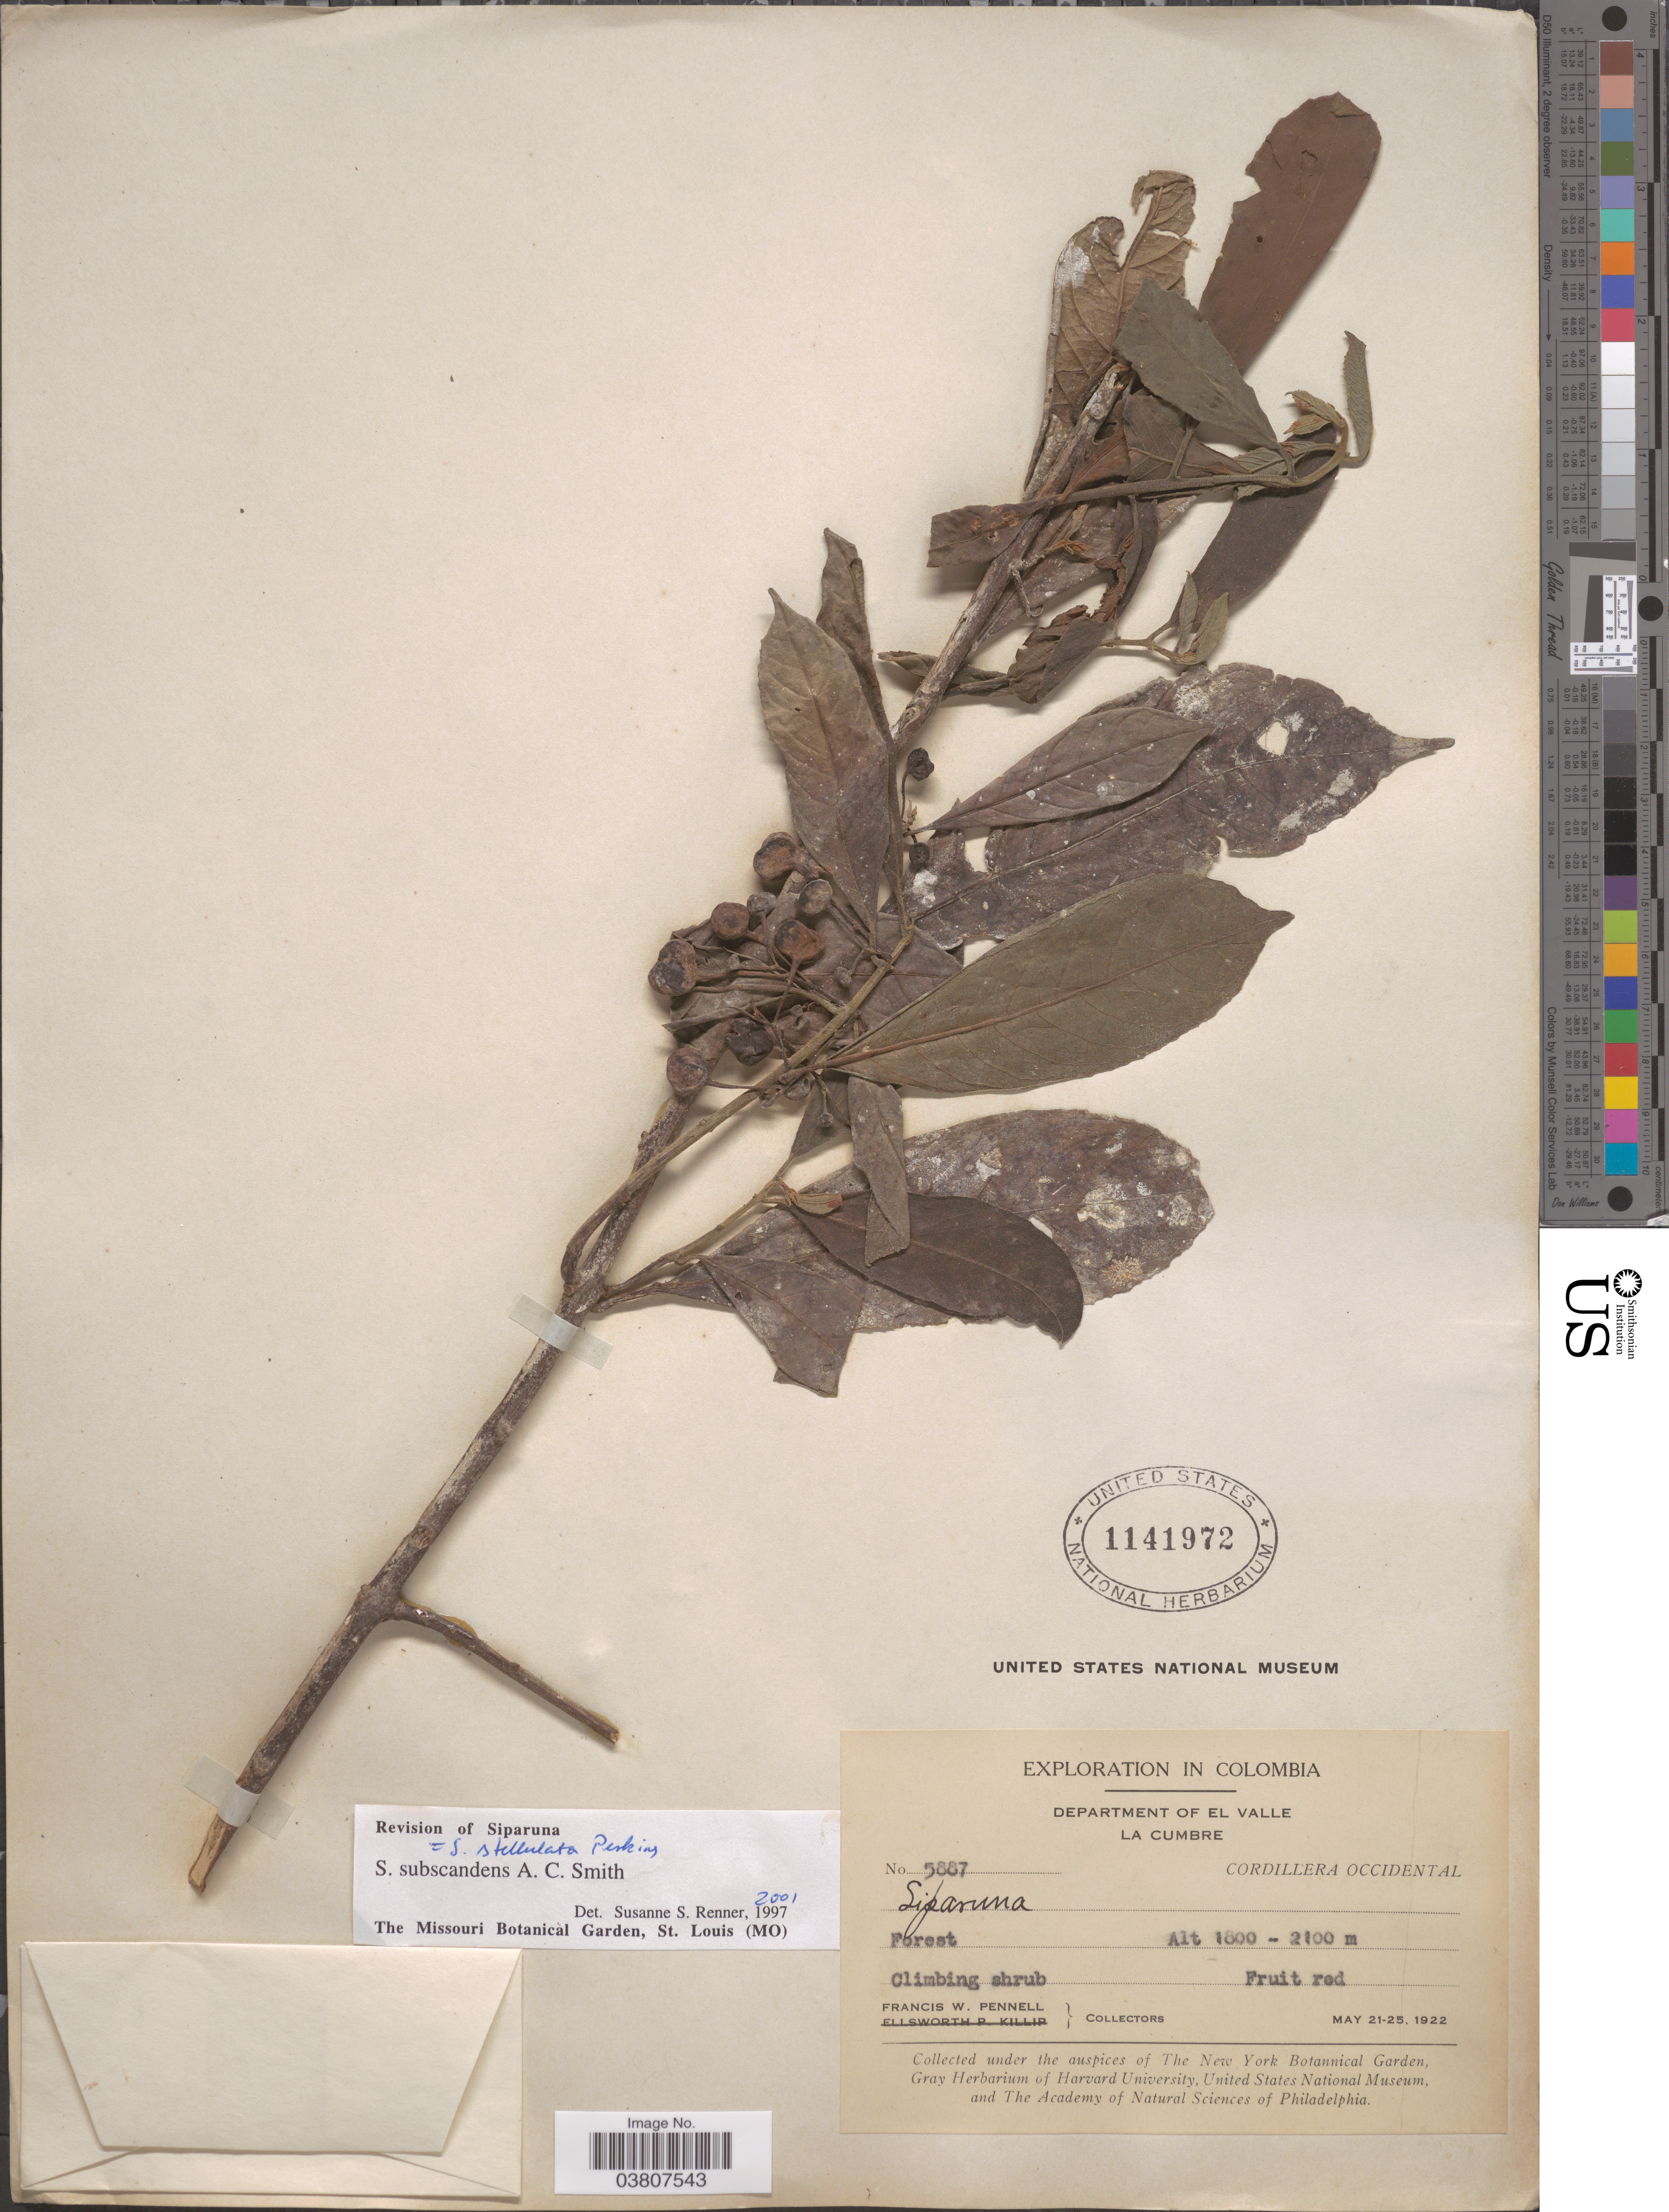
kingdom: Plantae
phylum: Tracheophyta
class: Magnoliopsida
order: Laurales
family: Siparunaceae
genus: Siparuna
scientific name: Siparuna stellulata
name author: Perkins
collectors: F. W. Pennell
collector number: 5887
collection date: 1922-05-21/1922-05-25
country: Colombia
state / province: Valle del Cauca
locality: Department of El Valle. La Cumbre. Cordillera Occidental.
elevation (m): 1800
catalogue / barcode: US 1141972